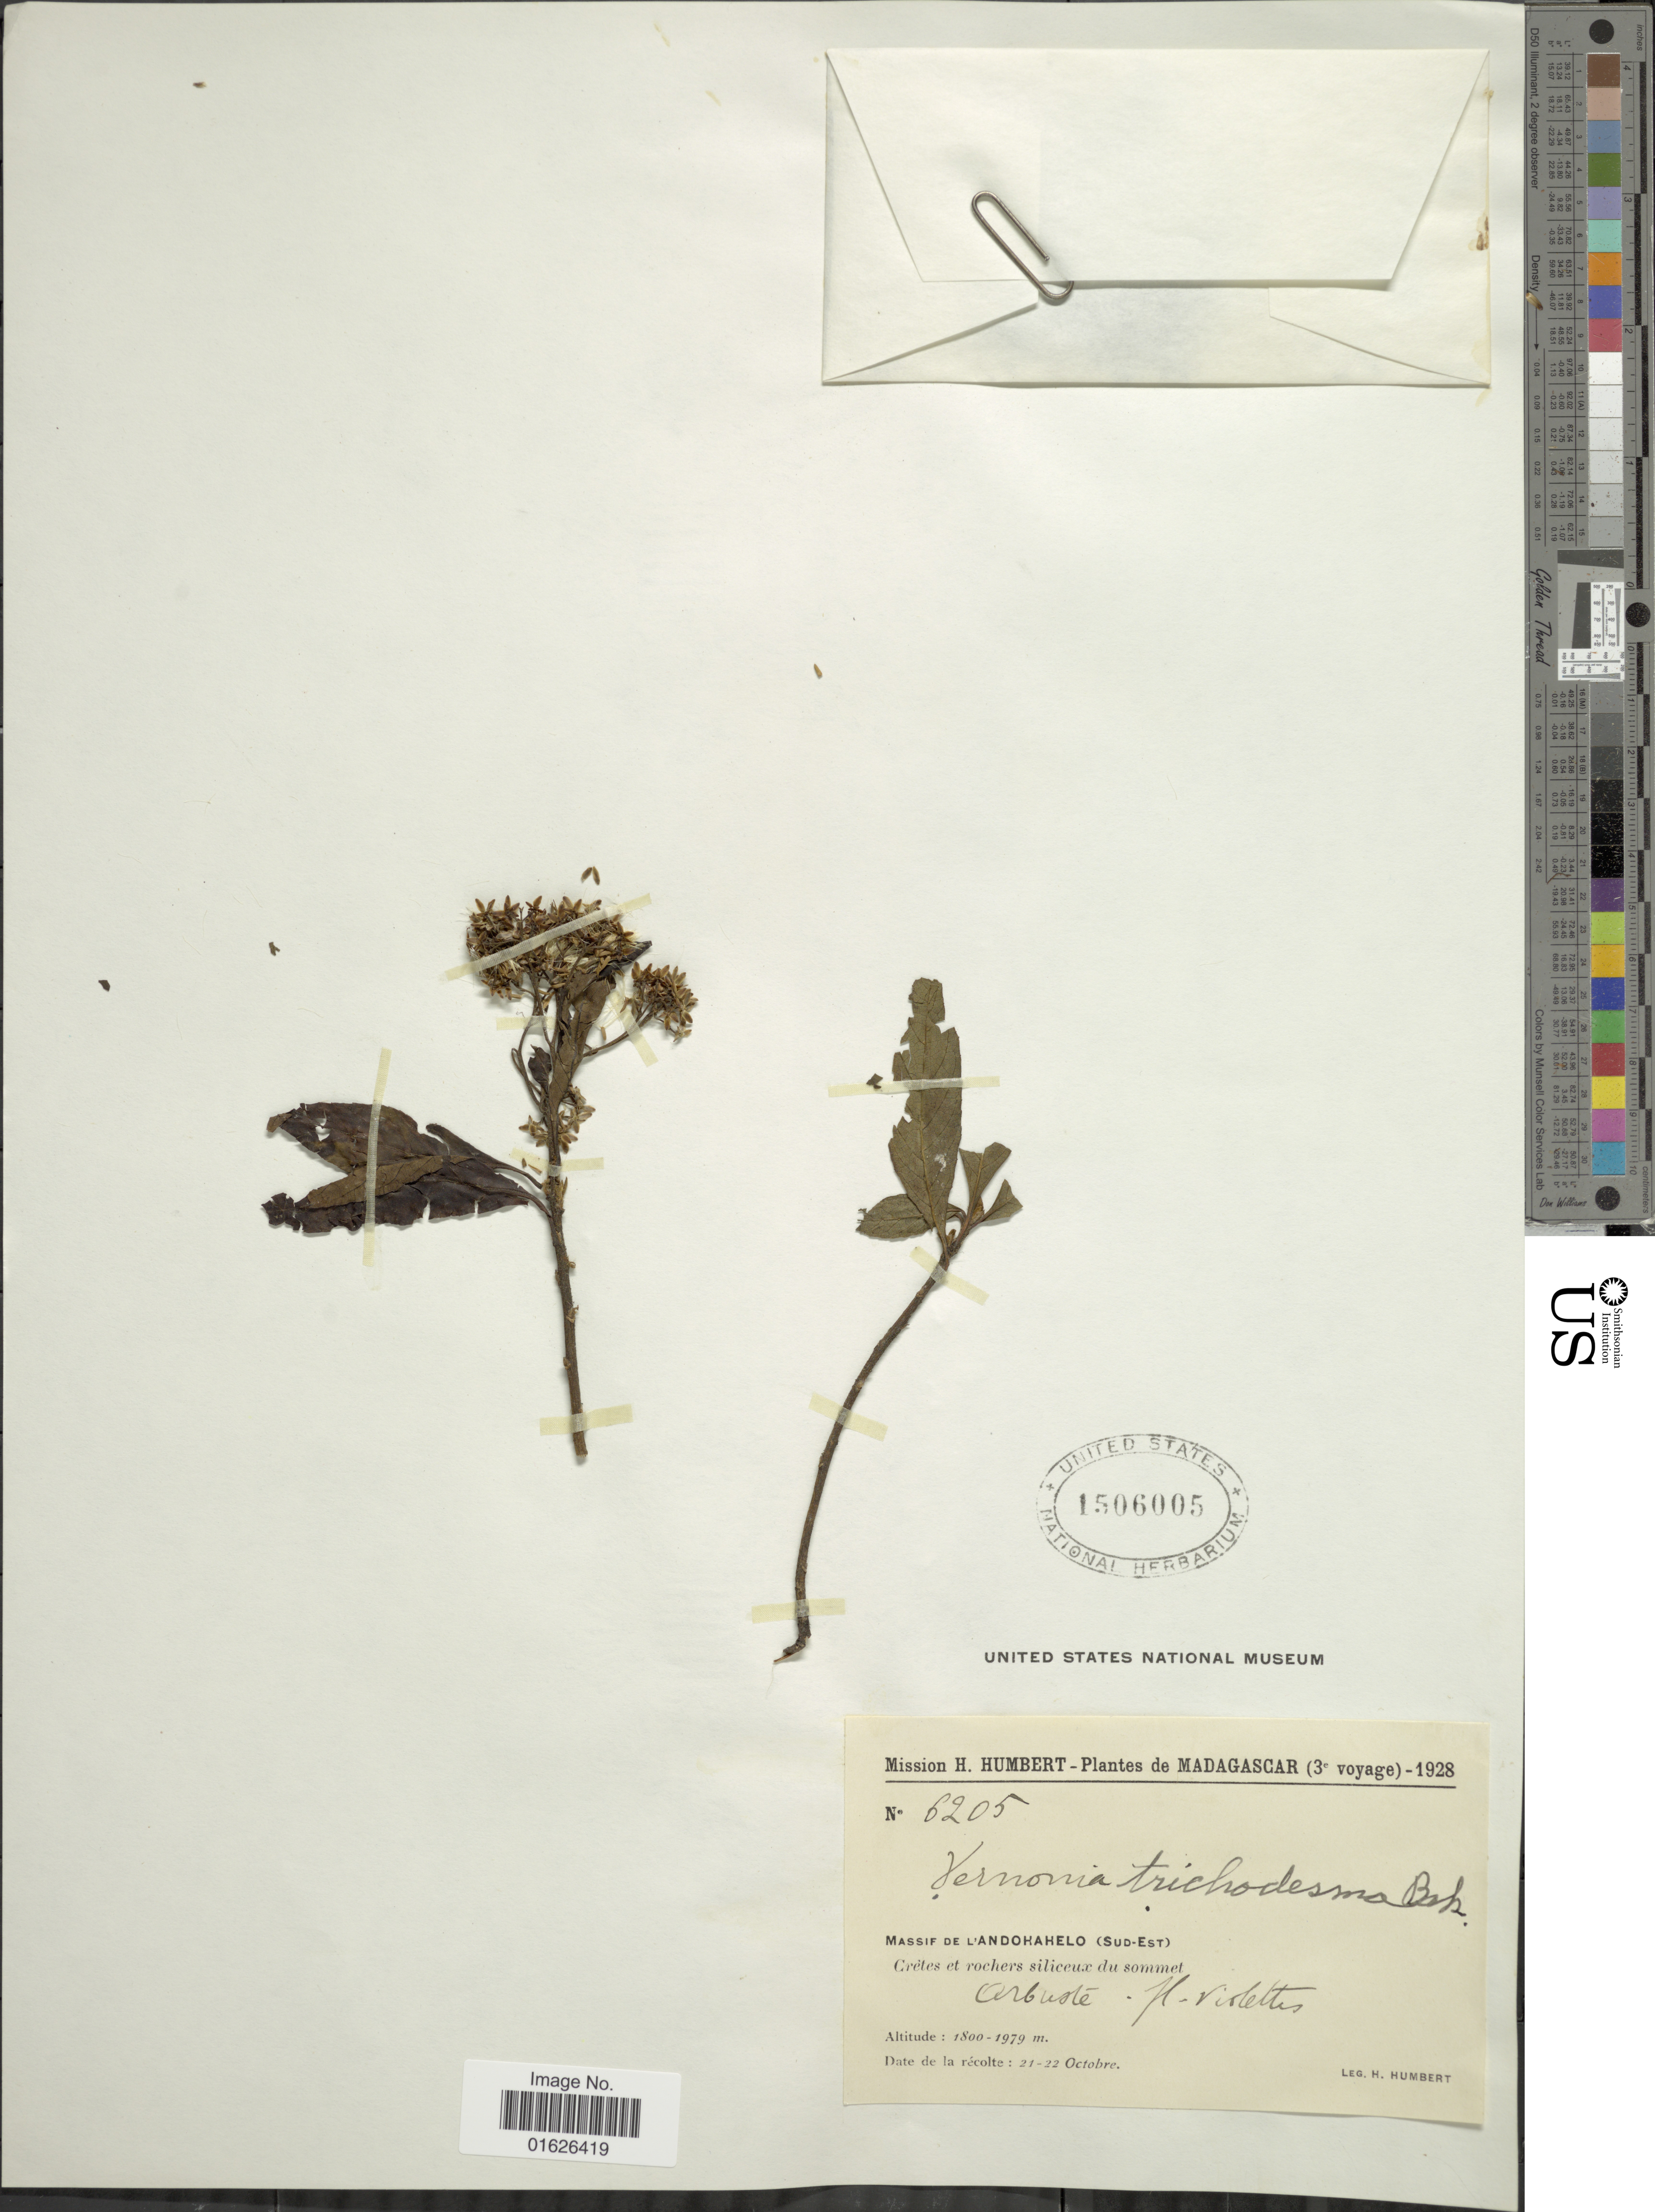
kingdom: Plantae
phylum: Tracheophyta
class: Magnoliopsida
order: Asterales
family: Asteraceae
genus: Gymnanthemum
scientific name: Gymnanthemum exsertum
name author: (Baker) H. Rob.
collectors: H. Humbert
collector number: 6205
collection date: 1928-10-21/1928-10-22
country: Madagascar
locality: Massif de L'Andohahelo ( Sud - Est ), Cretes et rochers siliceux du sommet.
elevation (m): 1800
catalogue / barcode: US 1506005